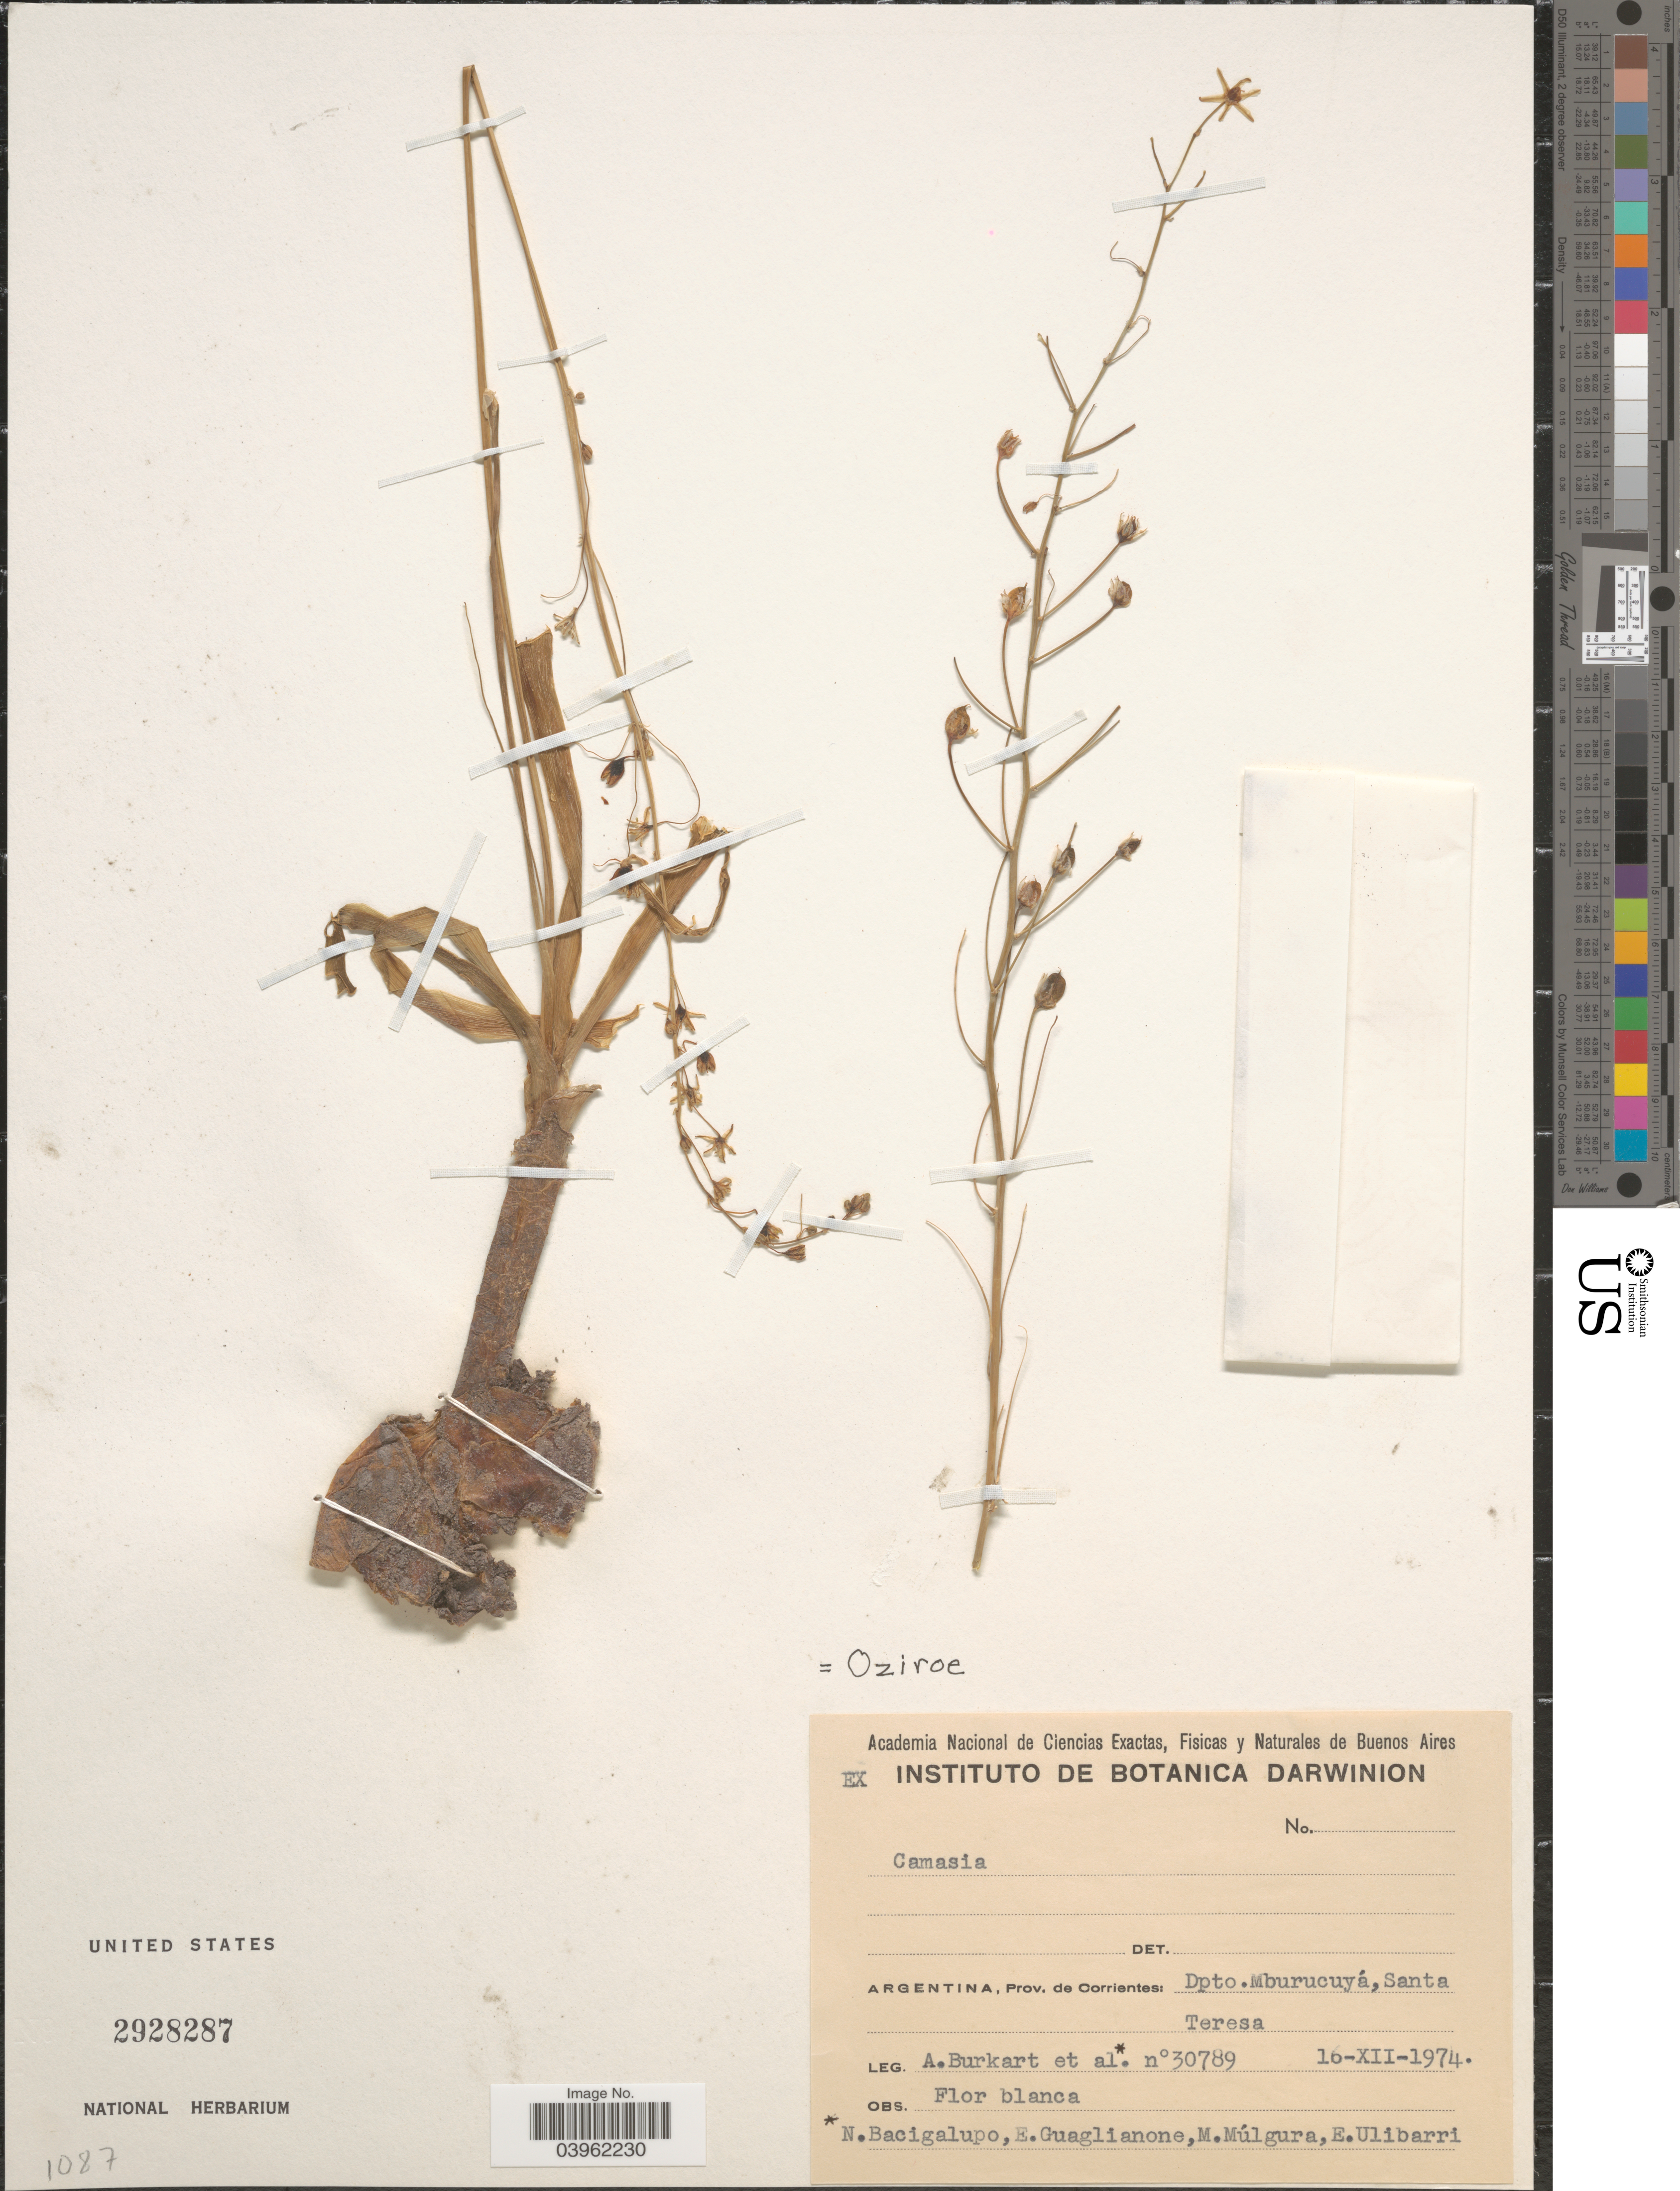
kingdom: Plantae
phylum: Tracheophyta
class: Liliopsida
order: Asparagales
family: Asparagaceae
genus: Oziroe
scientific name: Oziroë sp.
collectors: A. E. Burkart, N. M. Bacigalupo, E. R. Guaglianone, M. Múlgura & E. Ulibarri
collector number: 30789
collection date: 1974-12-16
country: Argentina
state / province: Corrientes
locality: Dpto. Mburucuyá, Santa Teresa.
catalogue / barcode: US 2928287